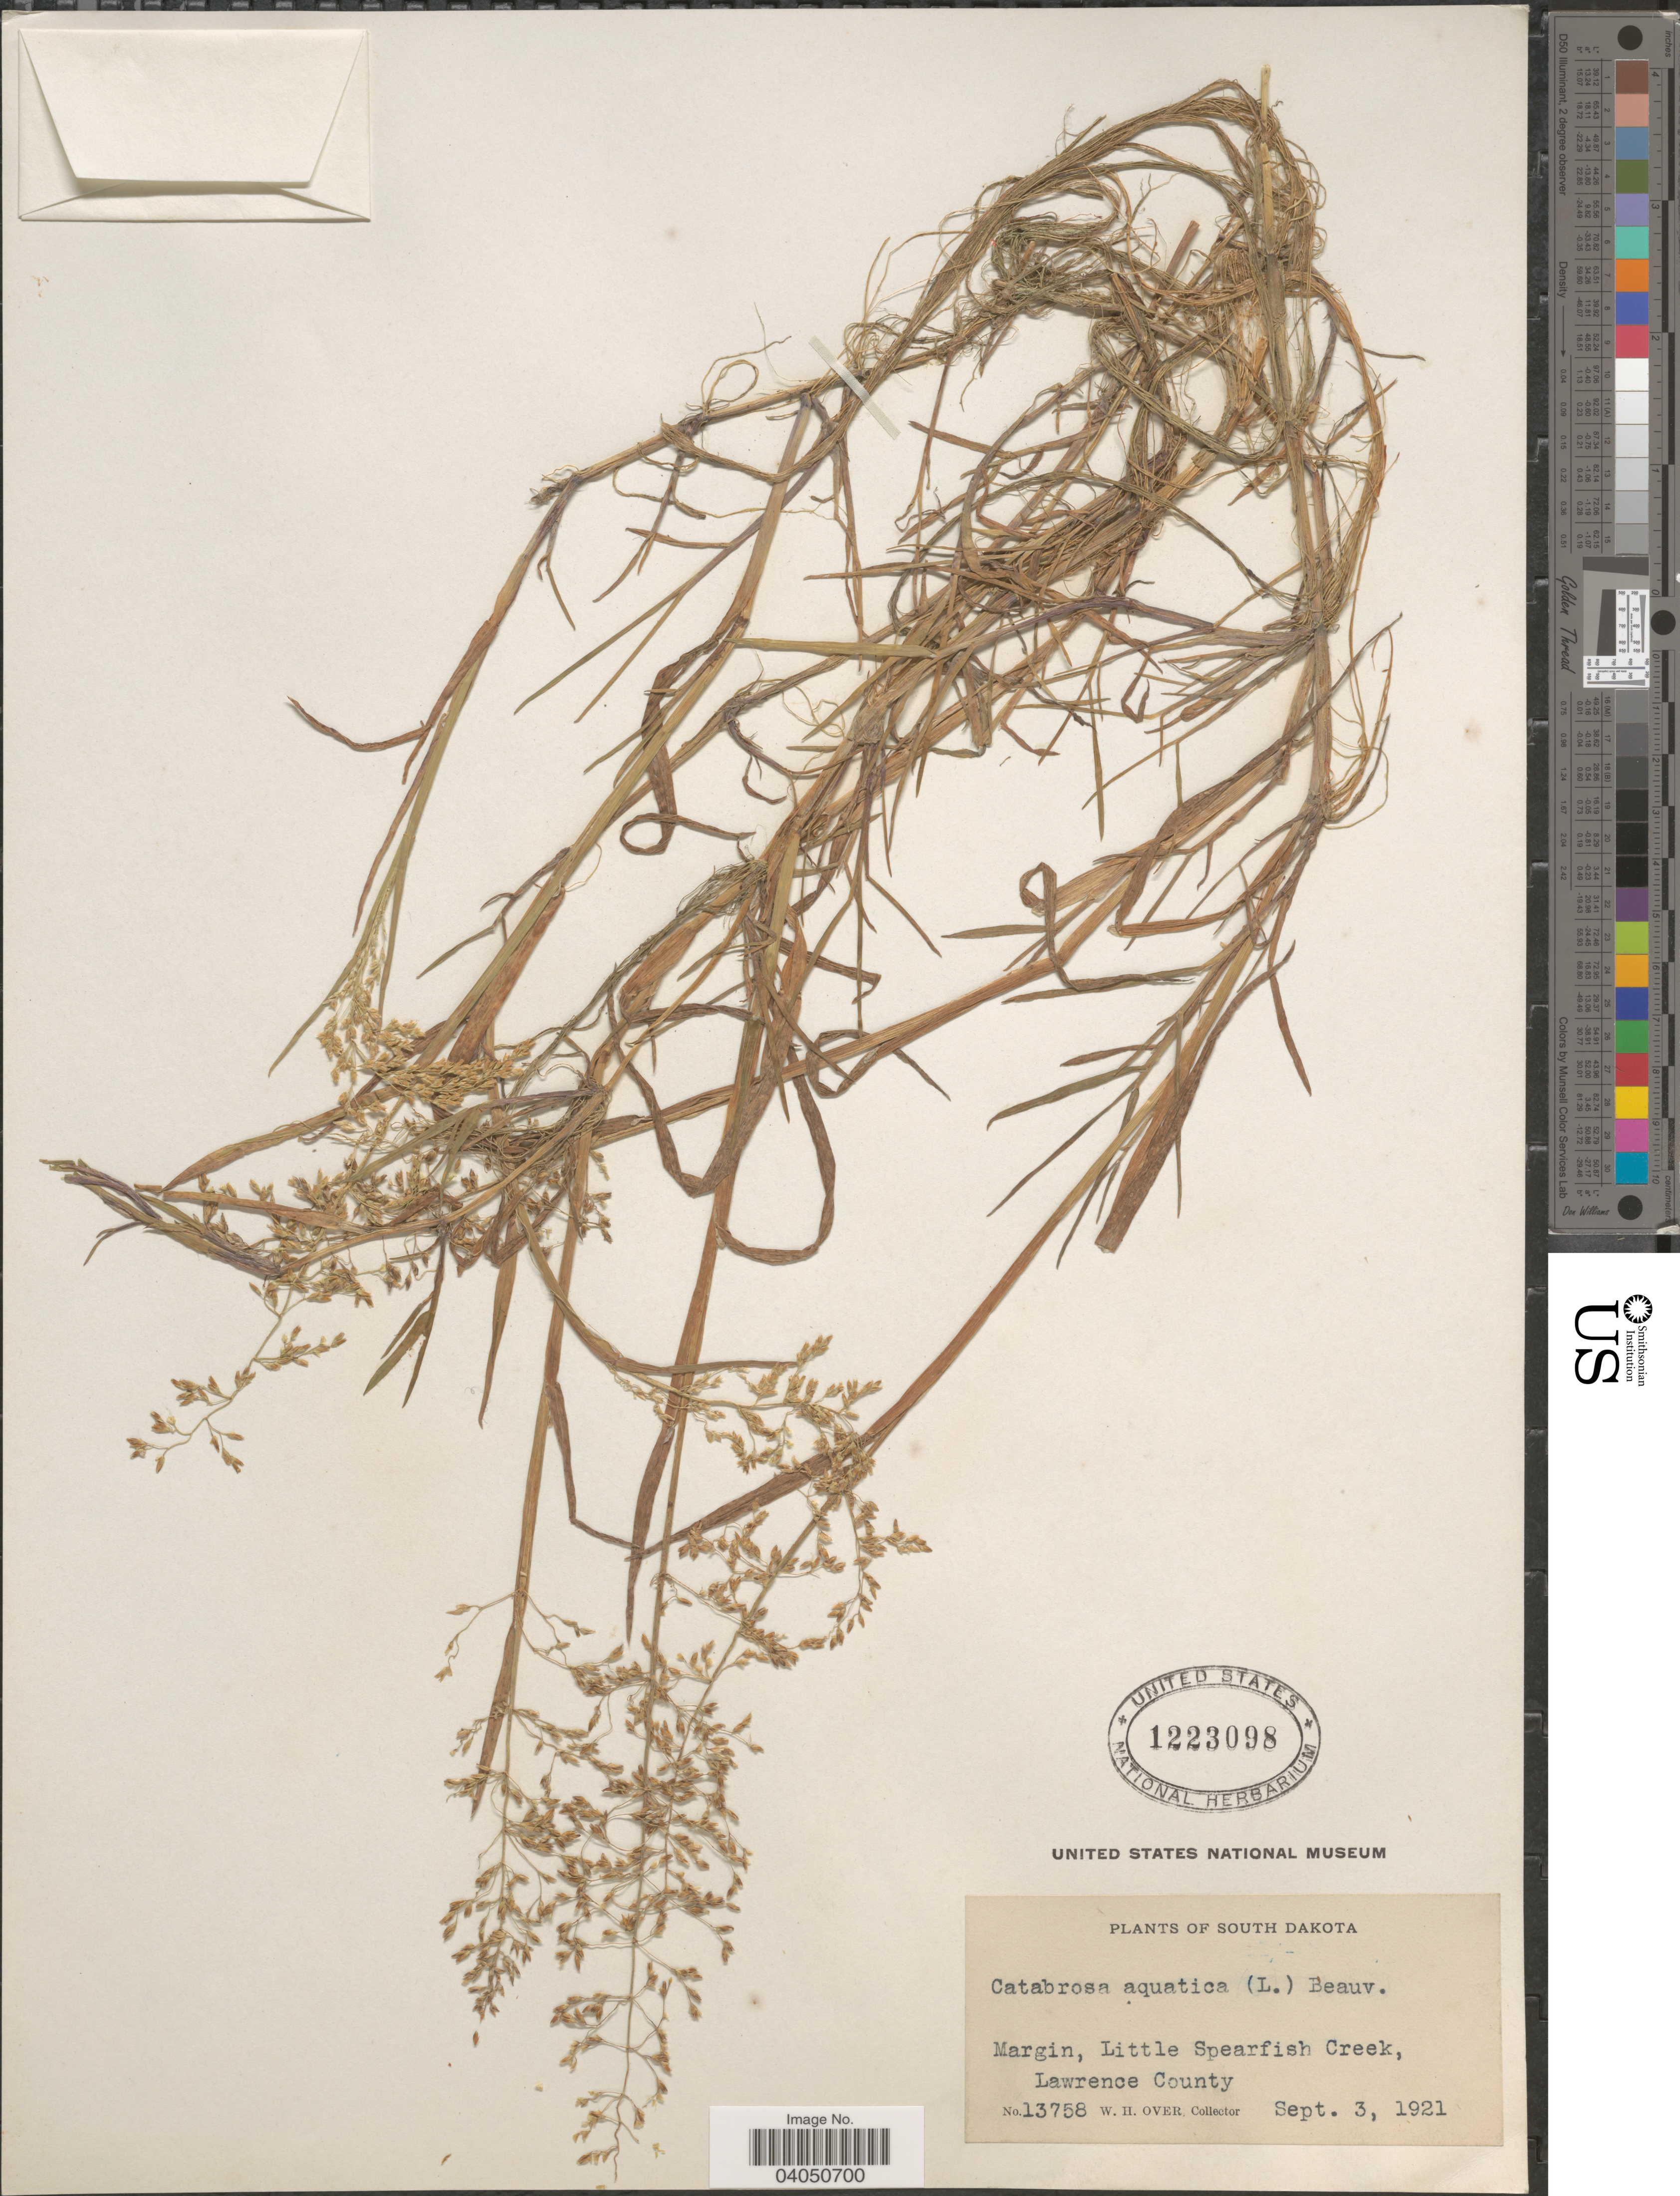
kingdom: Plantae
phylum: Tracheophyta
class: Liliopsida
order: Poales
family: Poaceae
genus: Catabrosa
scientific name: Catabrosa aquatica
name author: (L.) P. Beauv.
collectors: W. Over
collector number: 13758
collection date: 1921-09-03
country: United States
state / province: South Dakota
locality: Margin, Little Spearfish Creek, Lawrence County.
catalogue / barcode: US 1223098